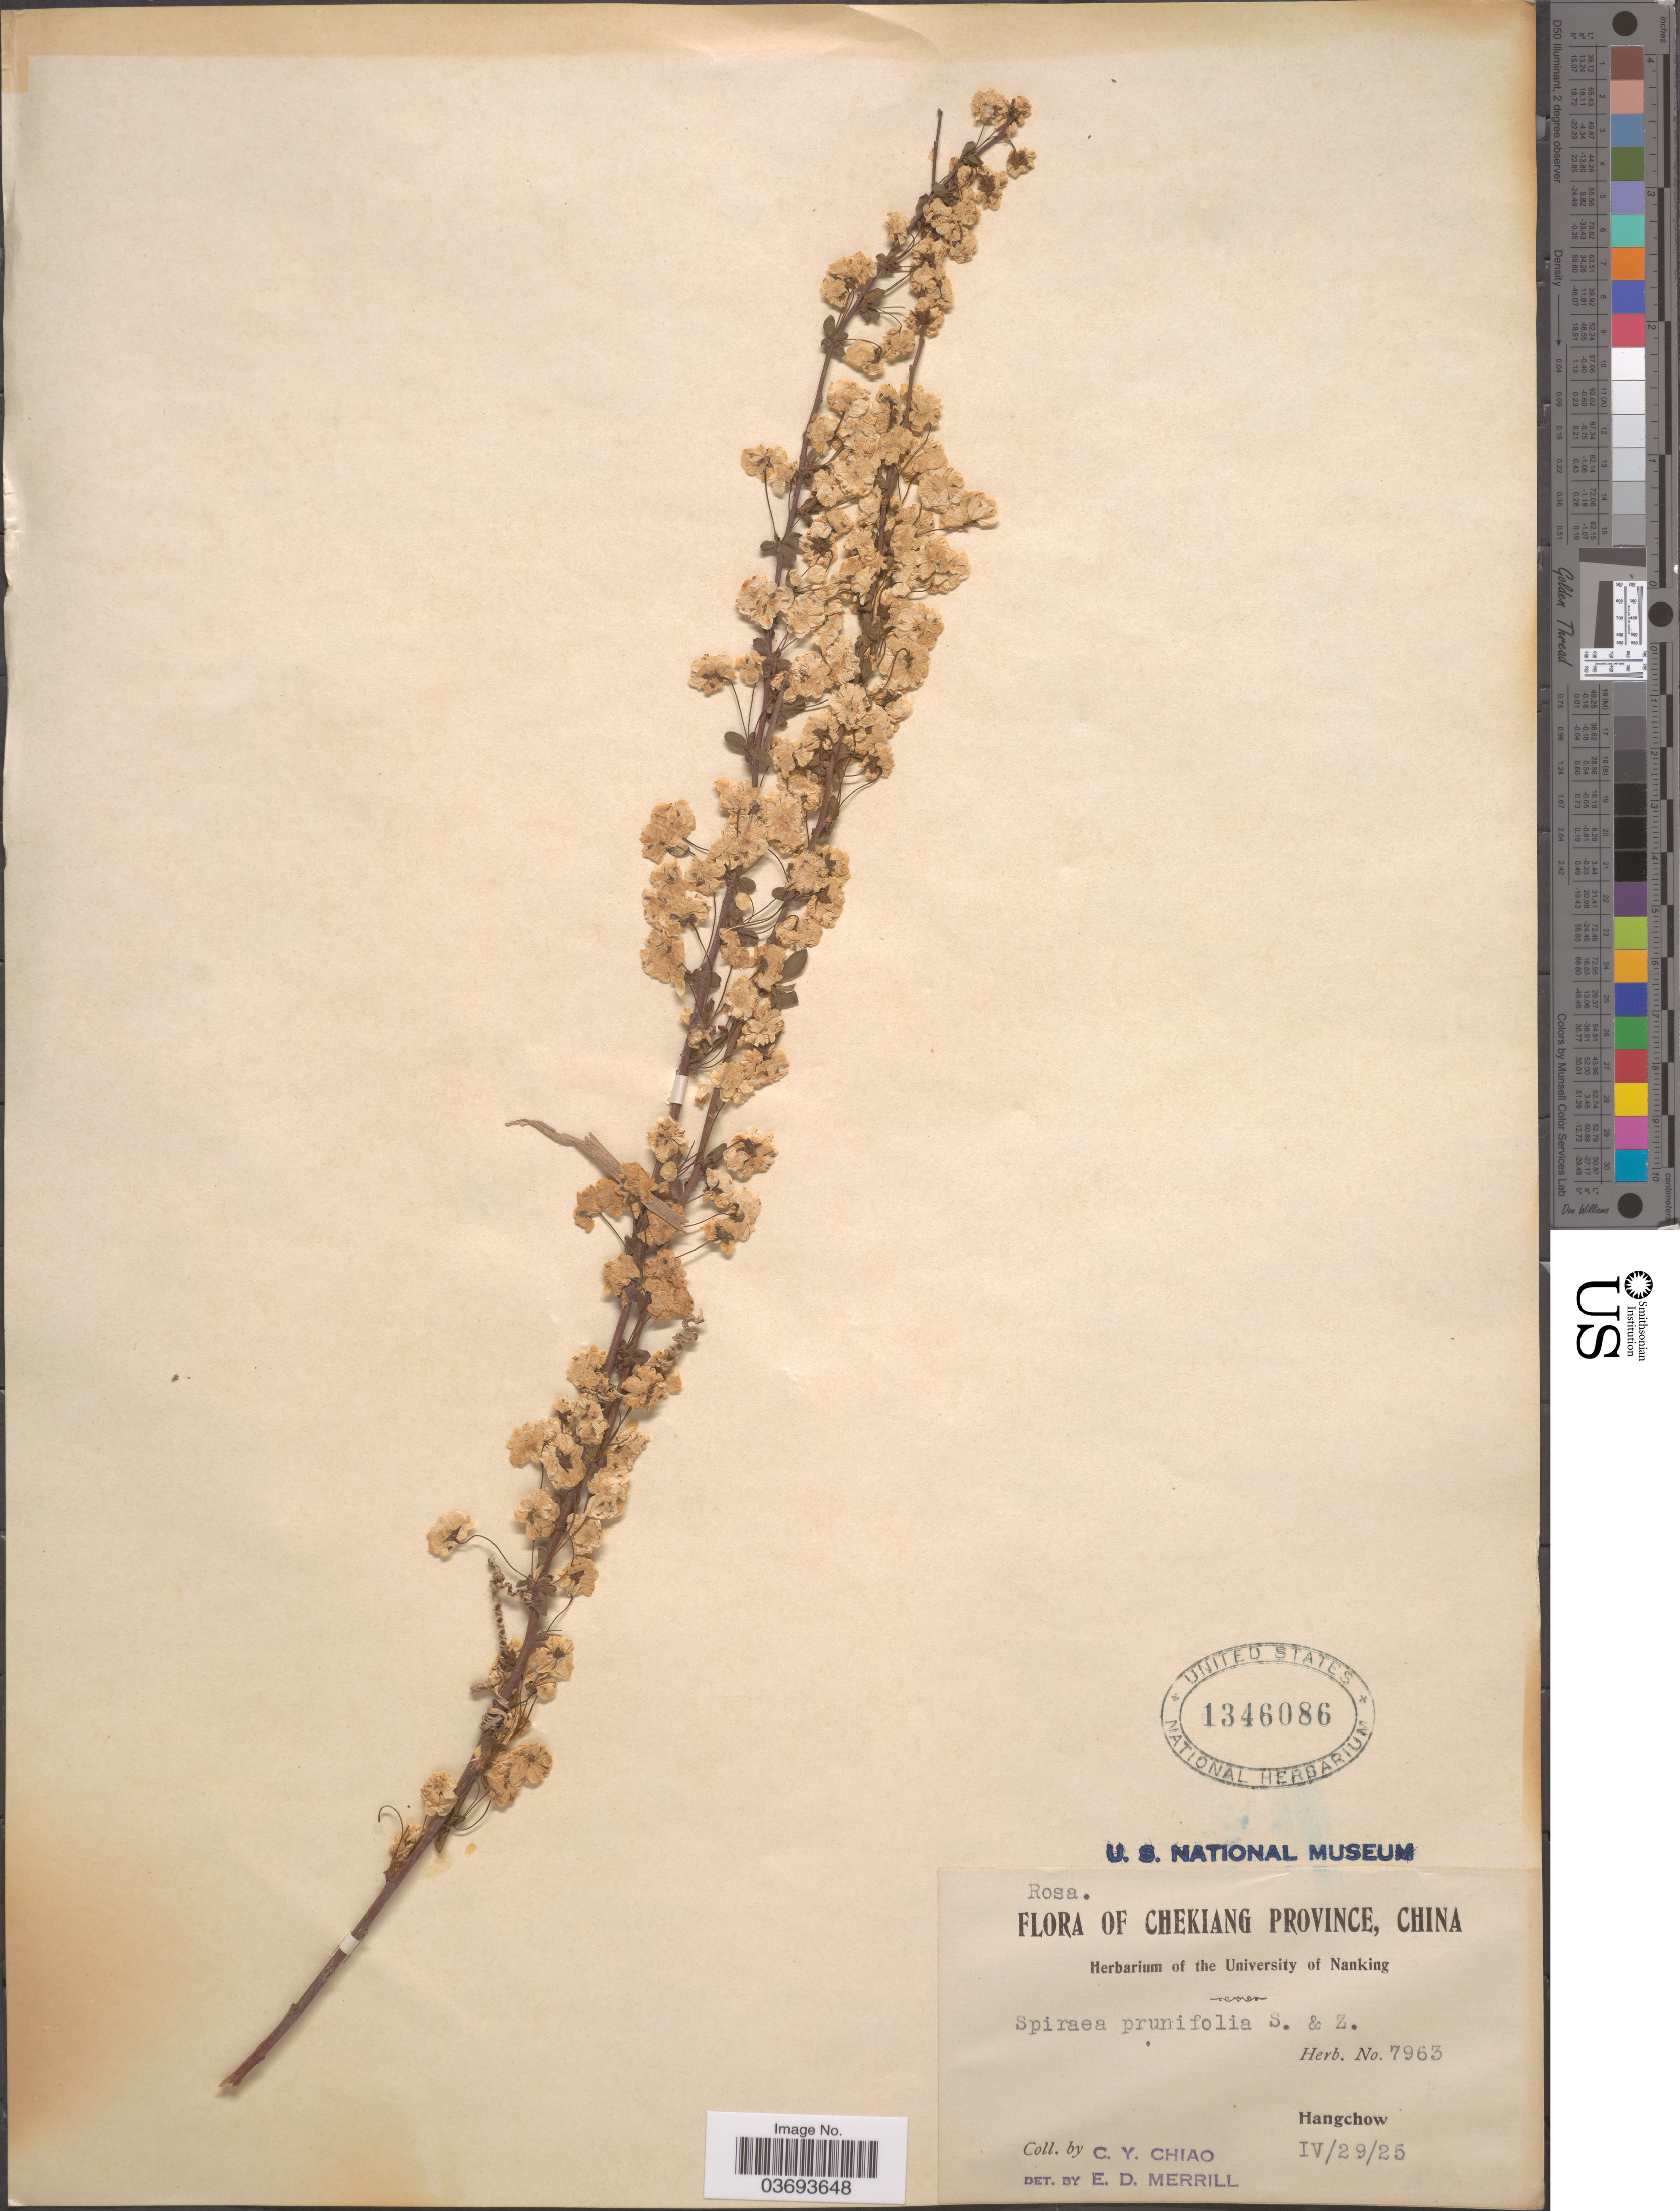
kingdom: Plantae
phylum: Tracheophyta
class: Magnoliopsida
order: Rosales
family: Rosaceae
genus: Spiraea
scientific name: Spiraea prunifolia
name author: Siebold & Zucc.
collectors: C. Y. Chiao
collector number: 7963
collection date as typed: Transcribed d/m/y: 29/4/25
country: China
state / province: Zhejiang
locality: Chekiang Province. Hangchow.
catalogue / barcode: US 1346086